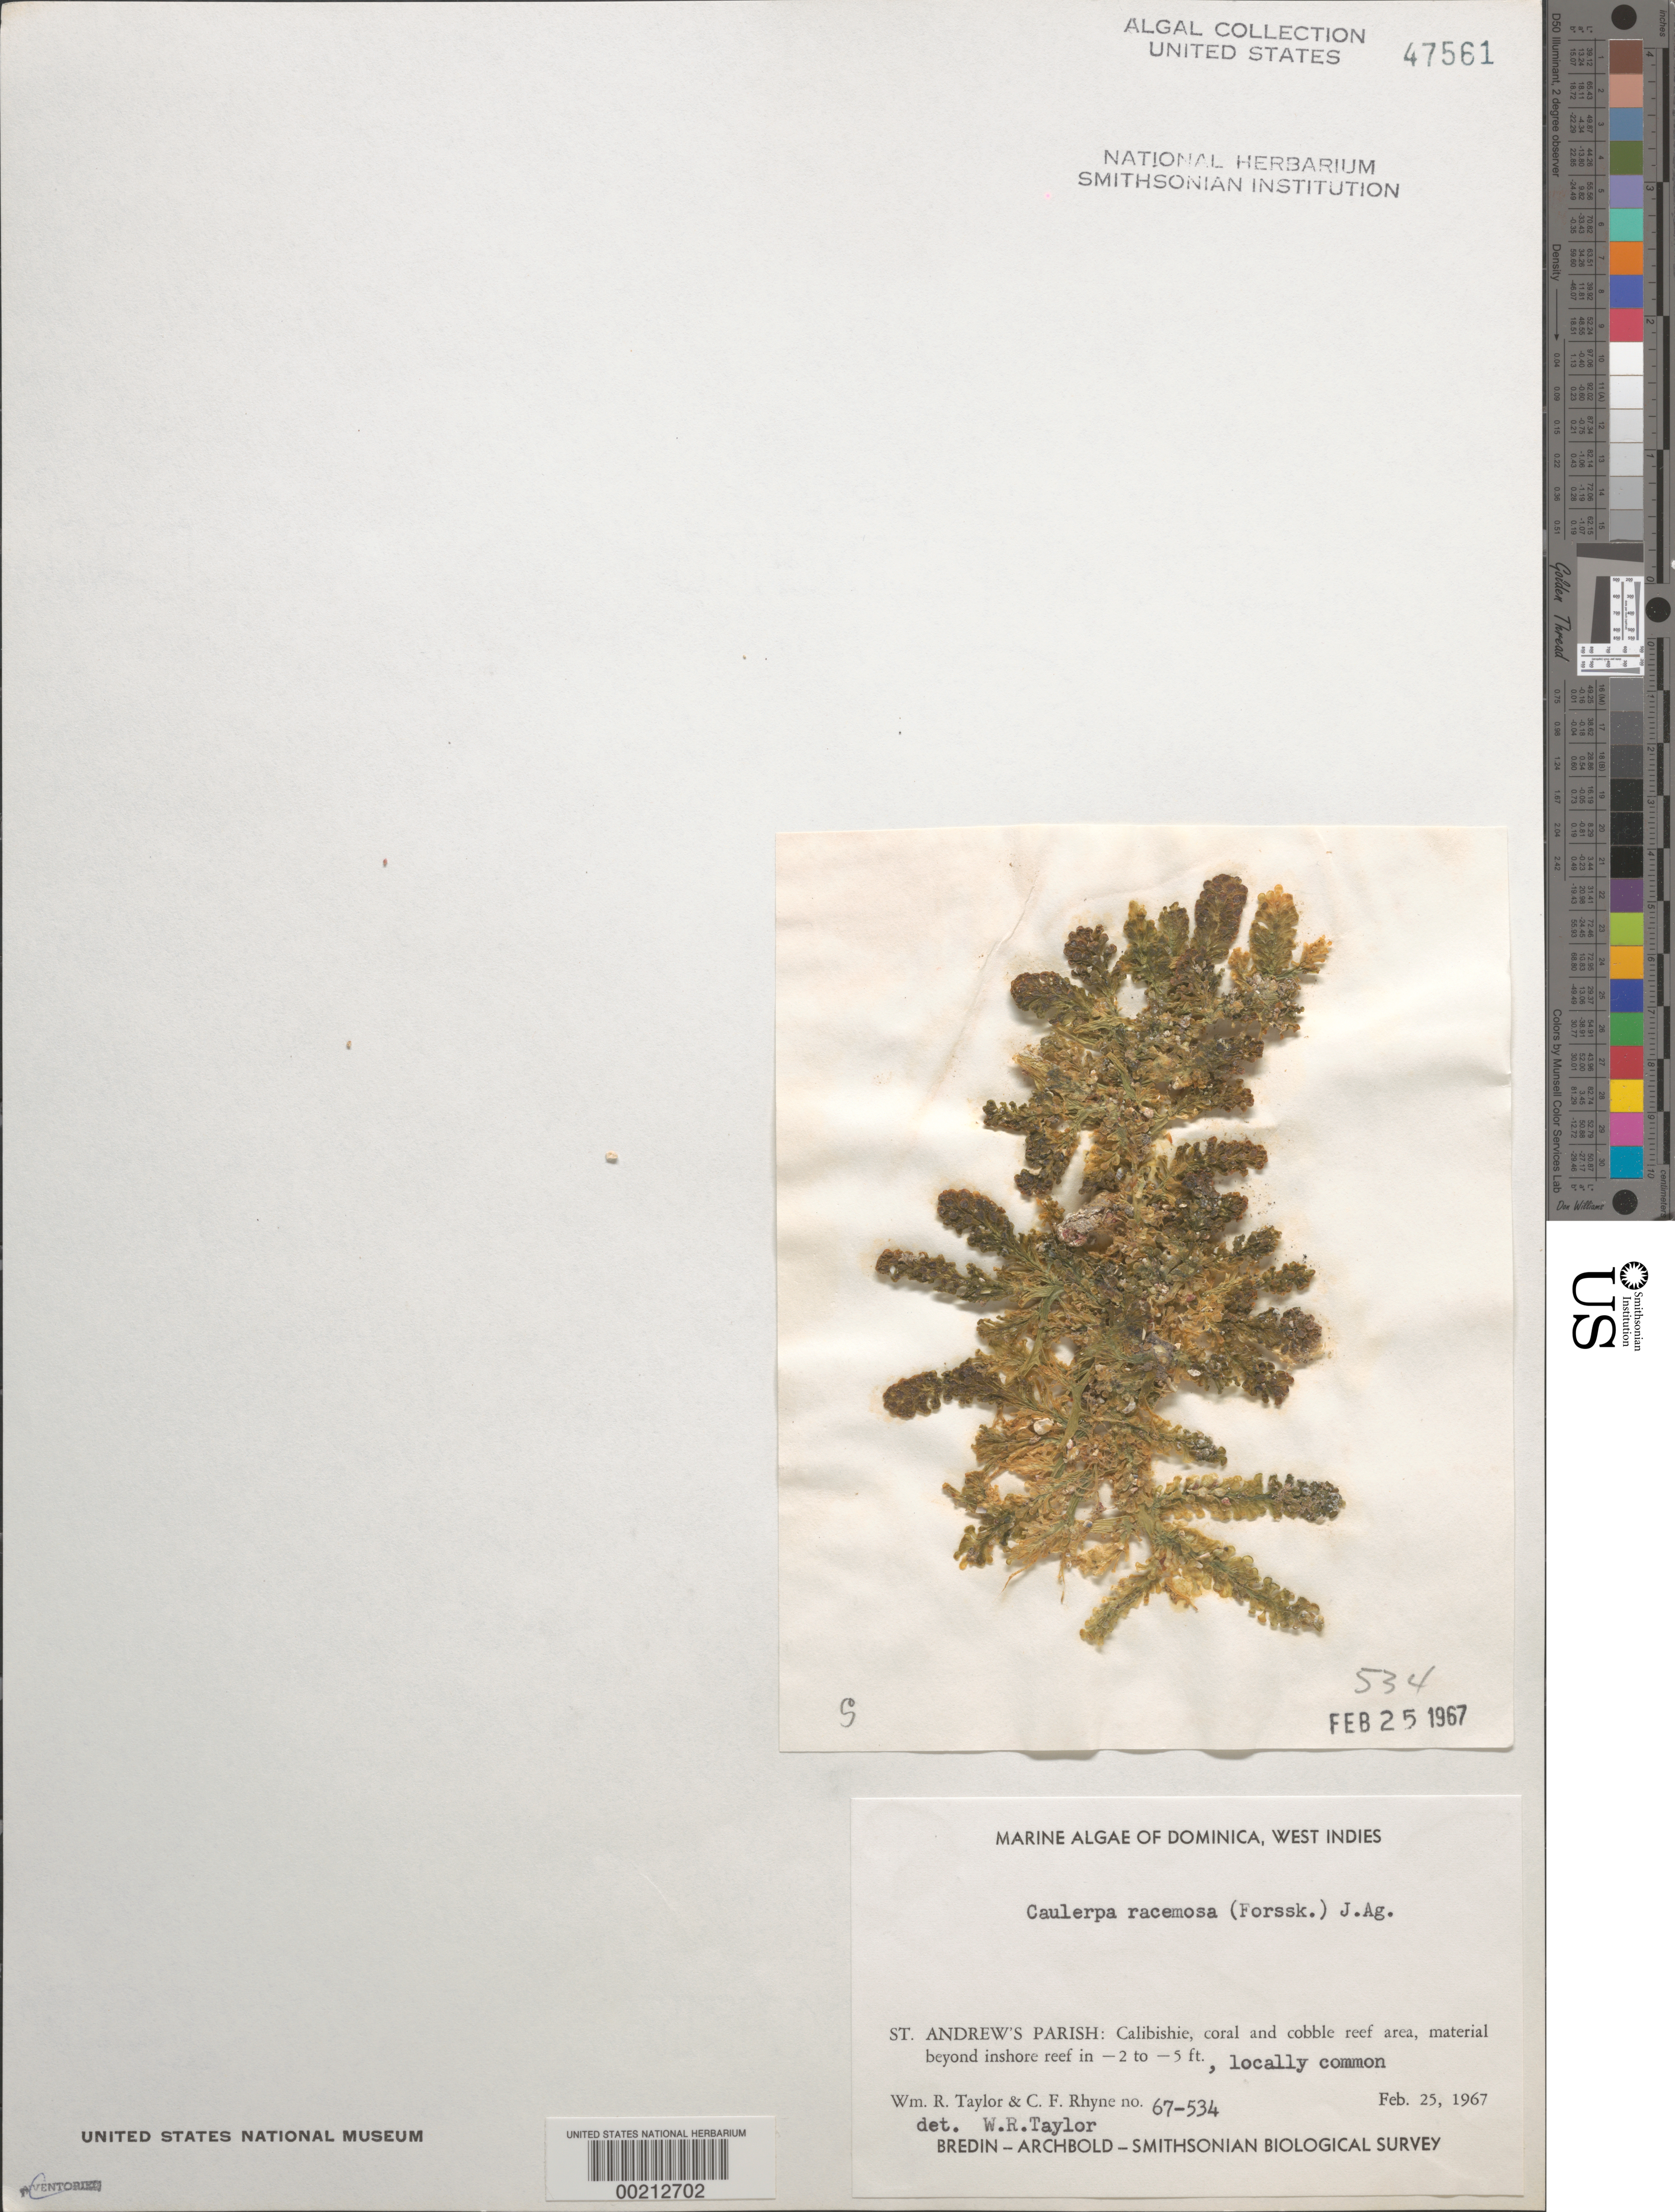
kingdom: Plantae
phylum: Chlorophyta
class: Ulvophyceae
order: Bryopsidales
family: Caulerpaceae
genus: Caulerpa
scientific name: Caulerpa racemosa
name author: (Forssk.) J. Agardh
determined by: Taylor, William R.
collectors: W. R. Taylor & C. Rhyne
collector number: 67-534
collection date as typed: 25 Feb 1967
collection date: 1967-02-25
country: Dominica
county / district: St. Andrew's Parish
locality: Calibishie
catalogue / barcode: US 47561